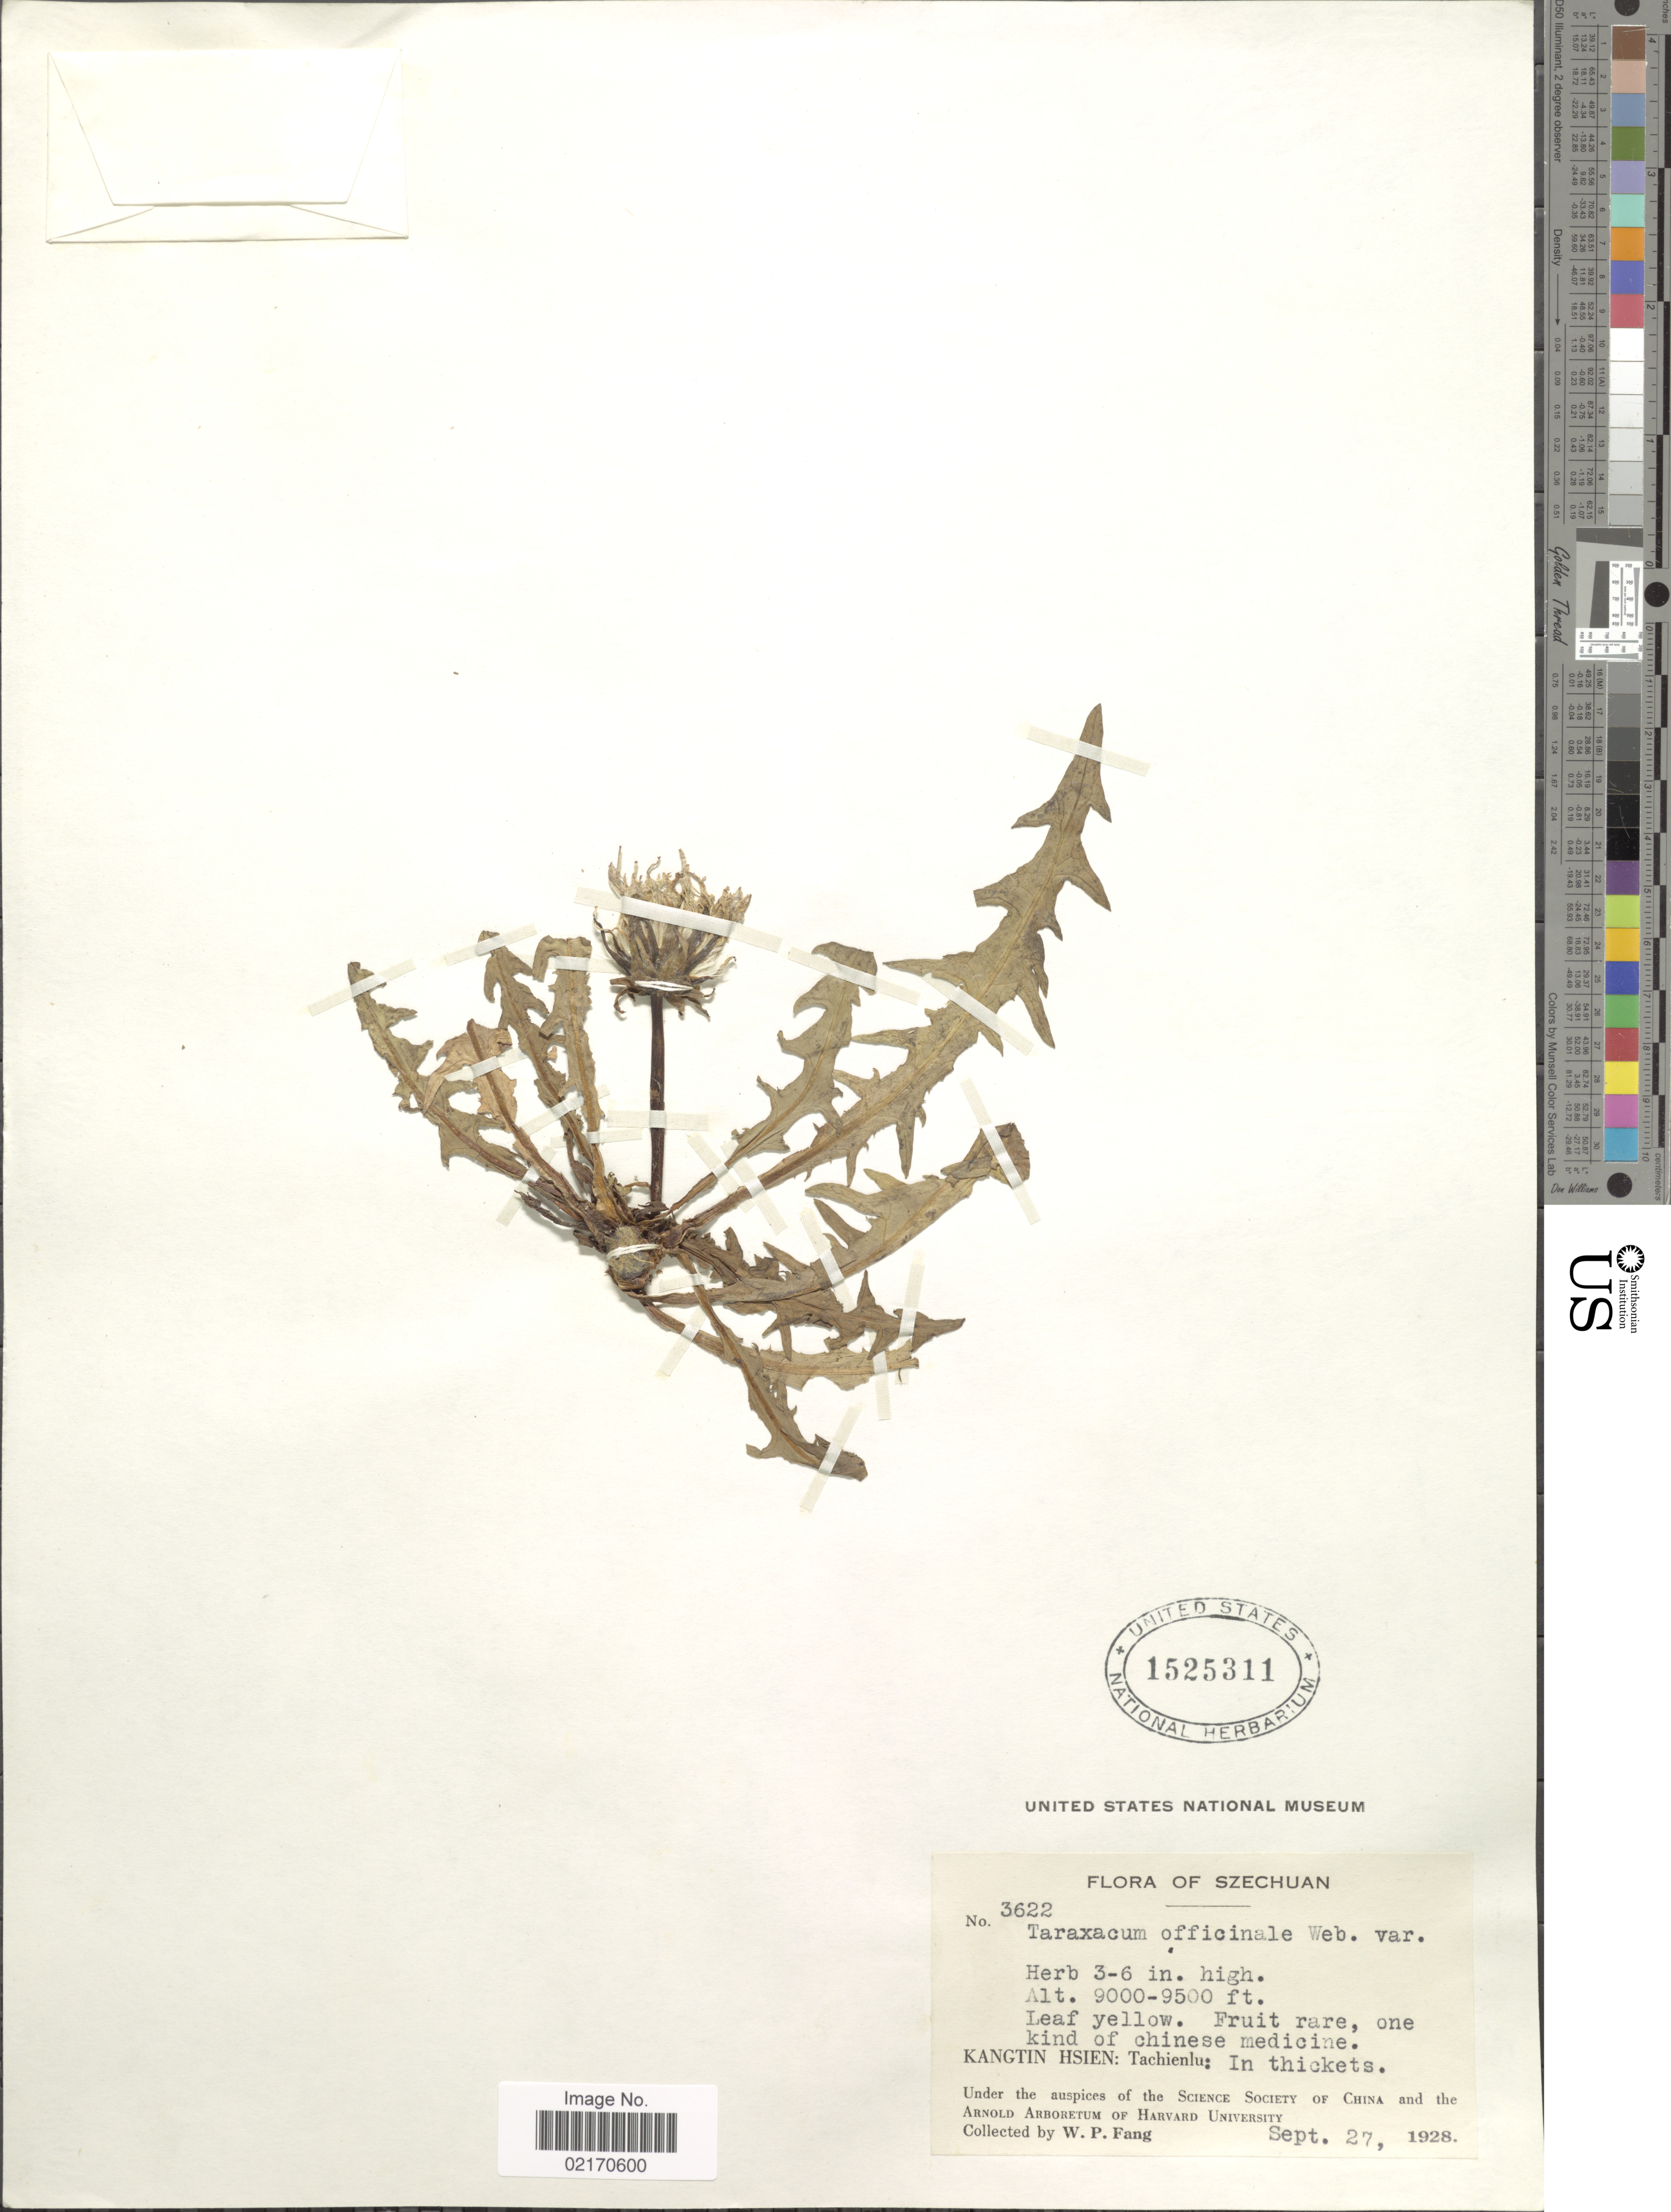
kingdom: Plantae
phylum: Tracheophyta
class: Magnoliopsida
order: Asterales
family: Asteraceae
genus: Taraxacum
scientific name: Taraxacum officinale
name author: G.H. Weber ex F.H. Wigg.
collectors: W. P. Fang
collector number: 3622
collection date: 1928-09-27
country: China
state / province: Sichuan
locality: Szechuan, Kangtin Hsien: Tachinlu: in thickets.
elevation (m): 2743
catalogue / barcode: US 1525311